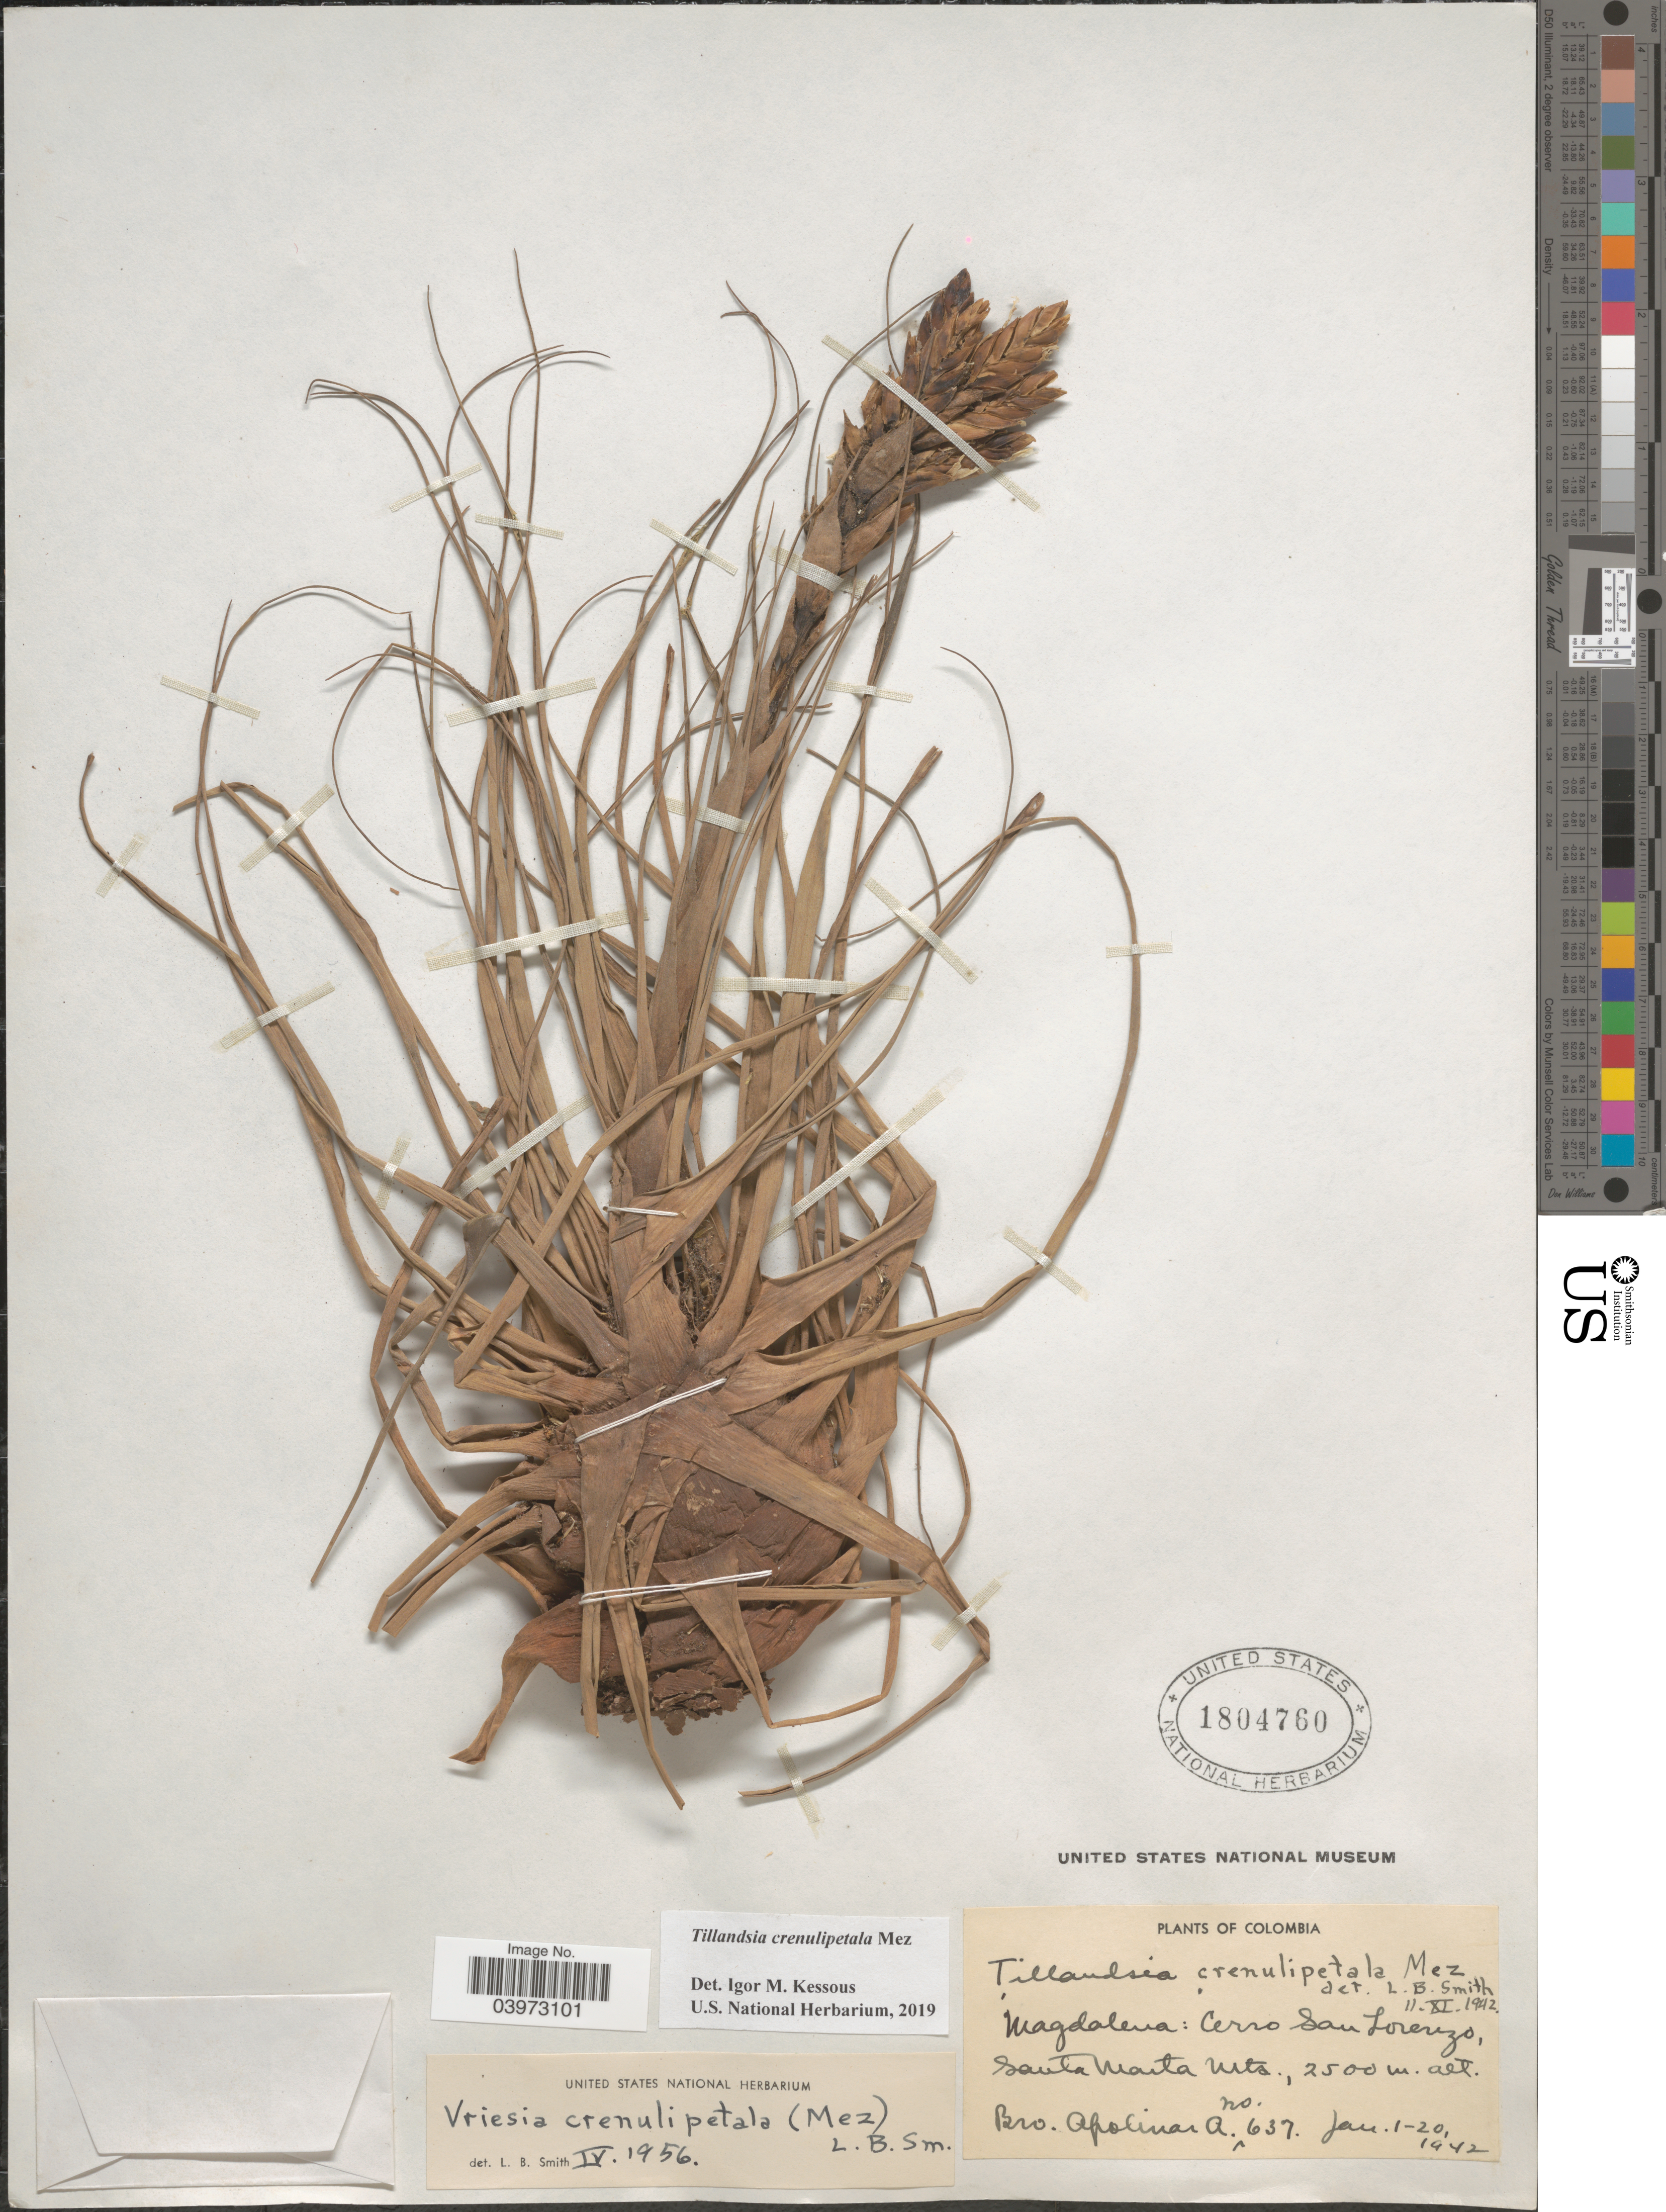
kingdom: Plantae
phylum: Tracheophyta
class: Liliopsida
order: Poales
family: Bromeliaceae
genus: Tillandsia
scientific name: Tillandsia crenulipetala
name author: Mez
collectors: Bro. Apolinar A.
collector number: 637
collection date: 1942-01-01/1942-01-20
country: Colombia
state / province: Magdalena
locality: Cerro San Lorenzo, Santa Marta Mts.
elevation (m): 2500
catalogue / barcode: US 1804760